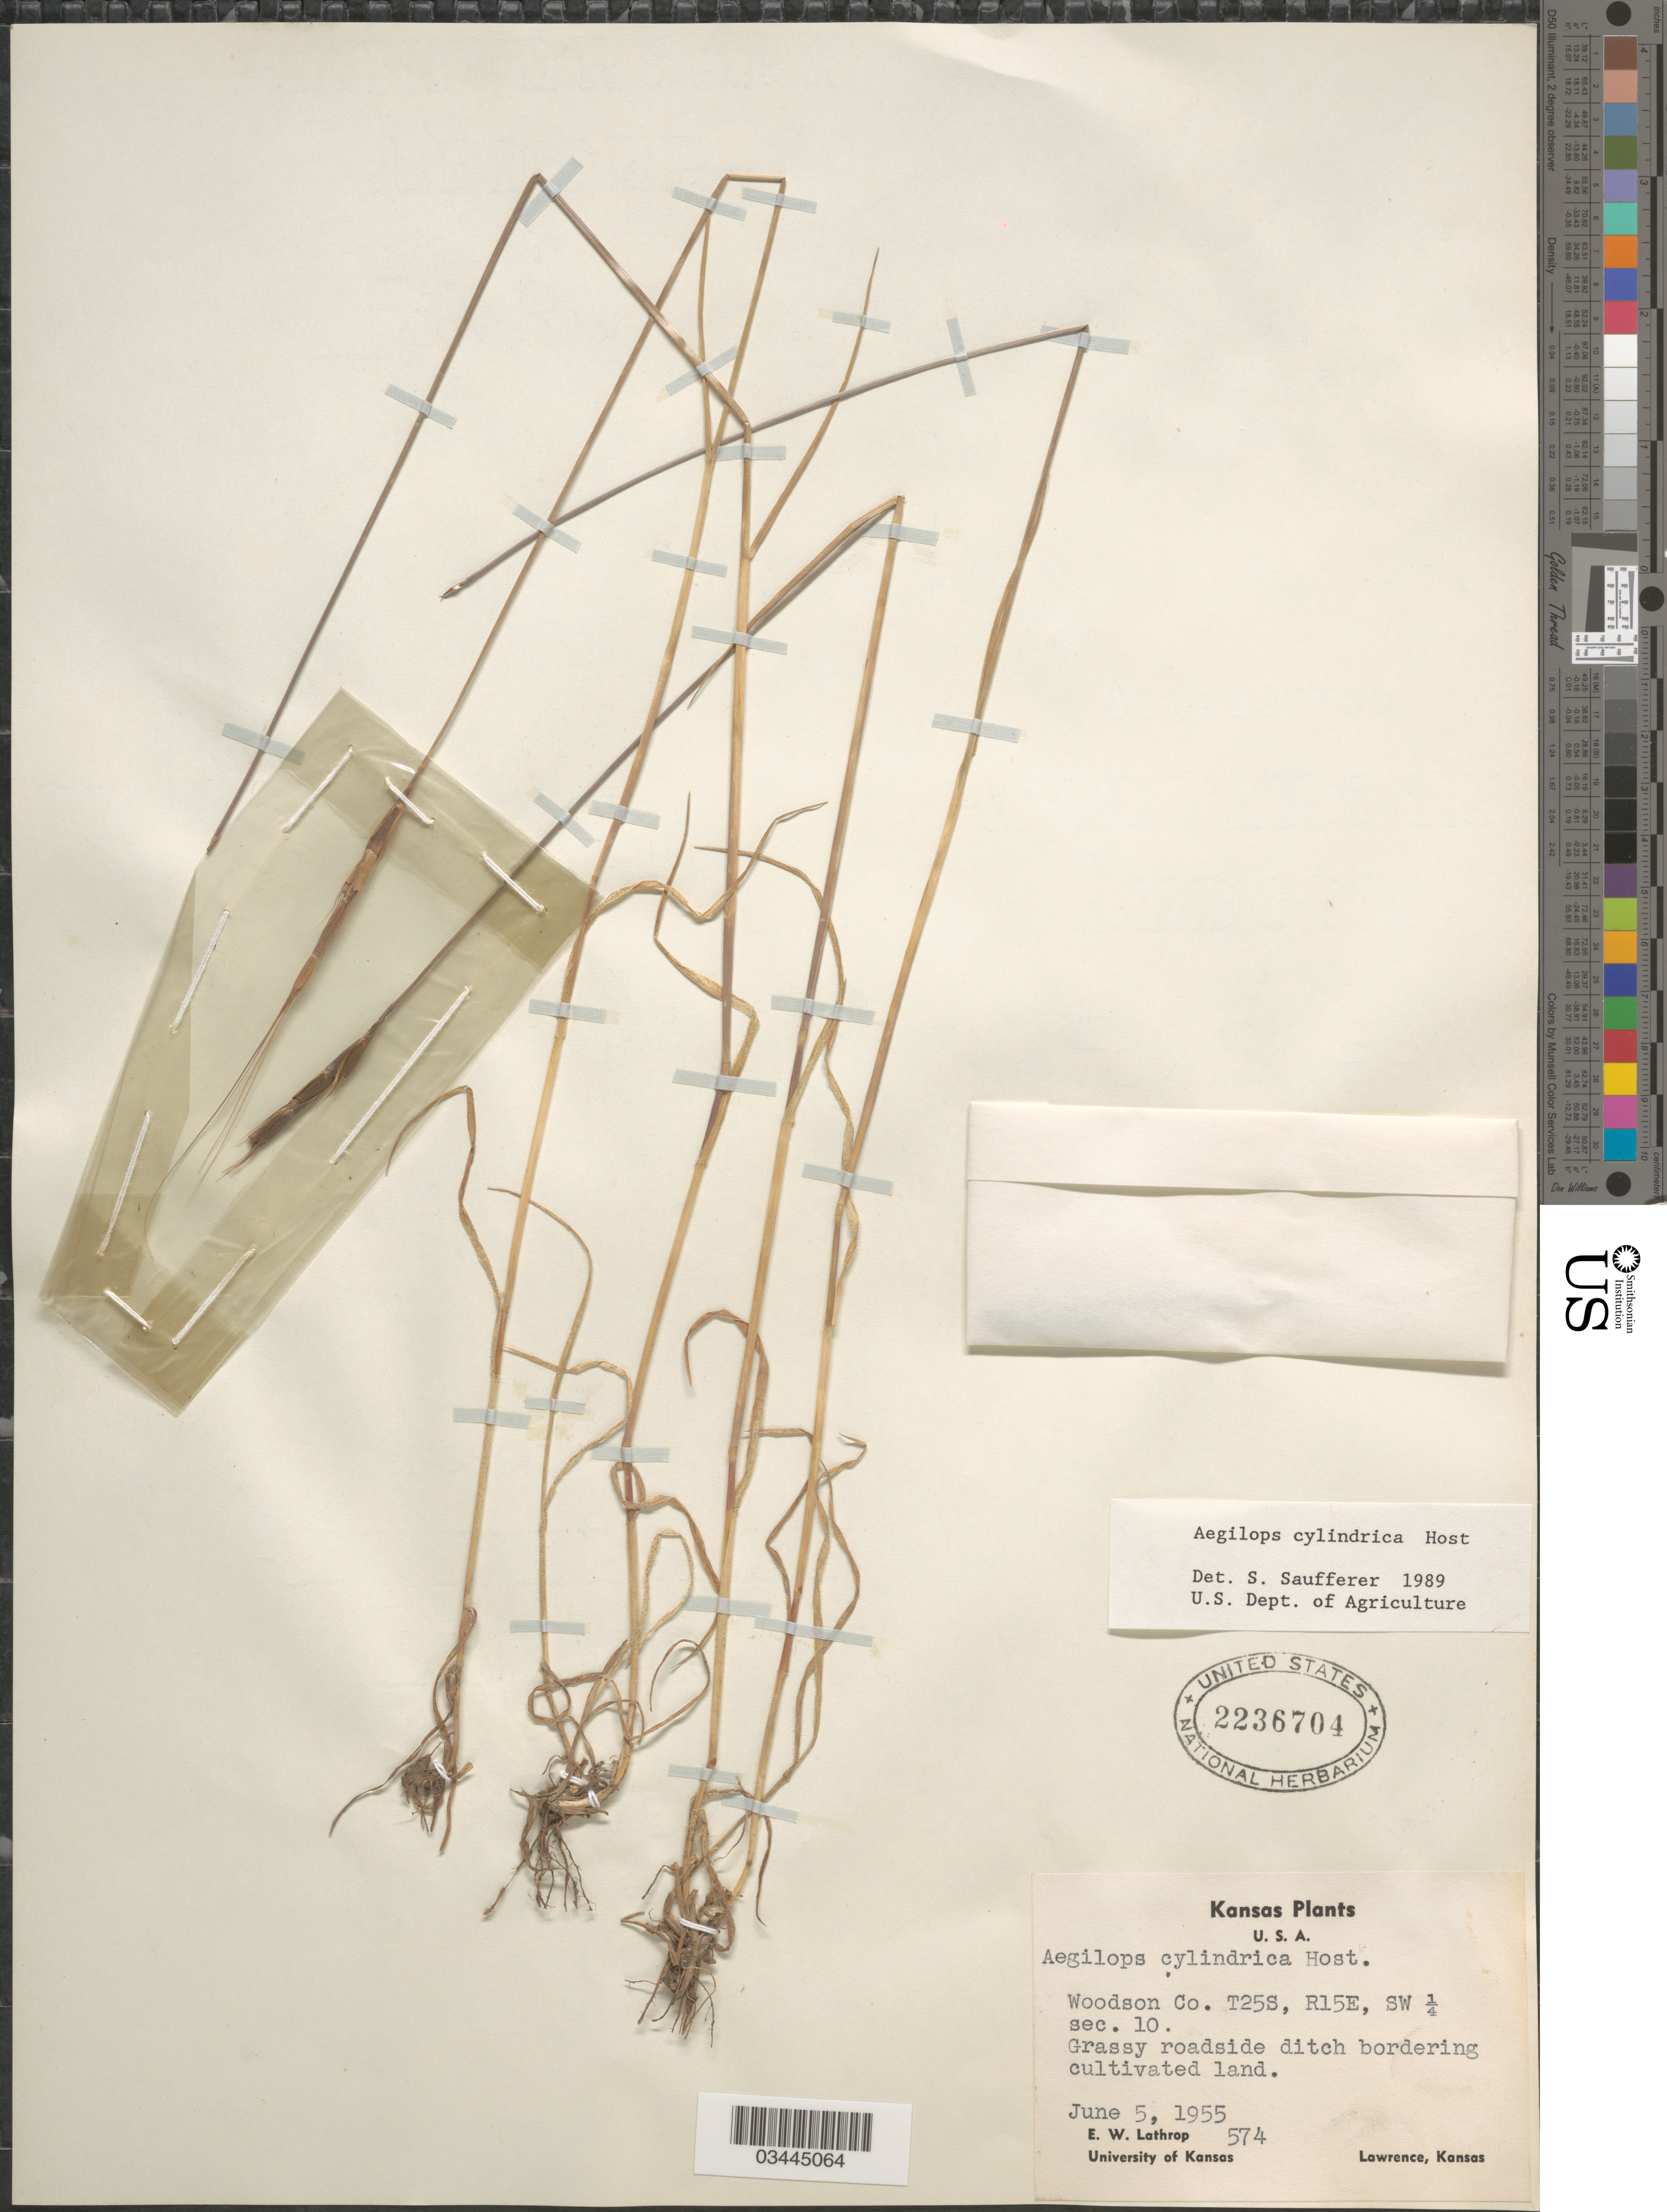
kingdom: Plantae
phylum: Tracheophyta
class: Liliopsida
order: Poales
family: Poaceae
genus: Aegilops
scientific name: Aegilops cylindrica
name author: Host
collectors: E. W. Lathrop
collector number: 574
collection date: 1955-06-05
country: United States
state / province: Kansas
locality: Woodson Co. T25S, R15E, SW ¼ sec. 10. Grassy roadside ditch bordering cultivated land.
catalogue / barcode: US 2236704